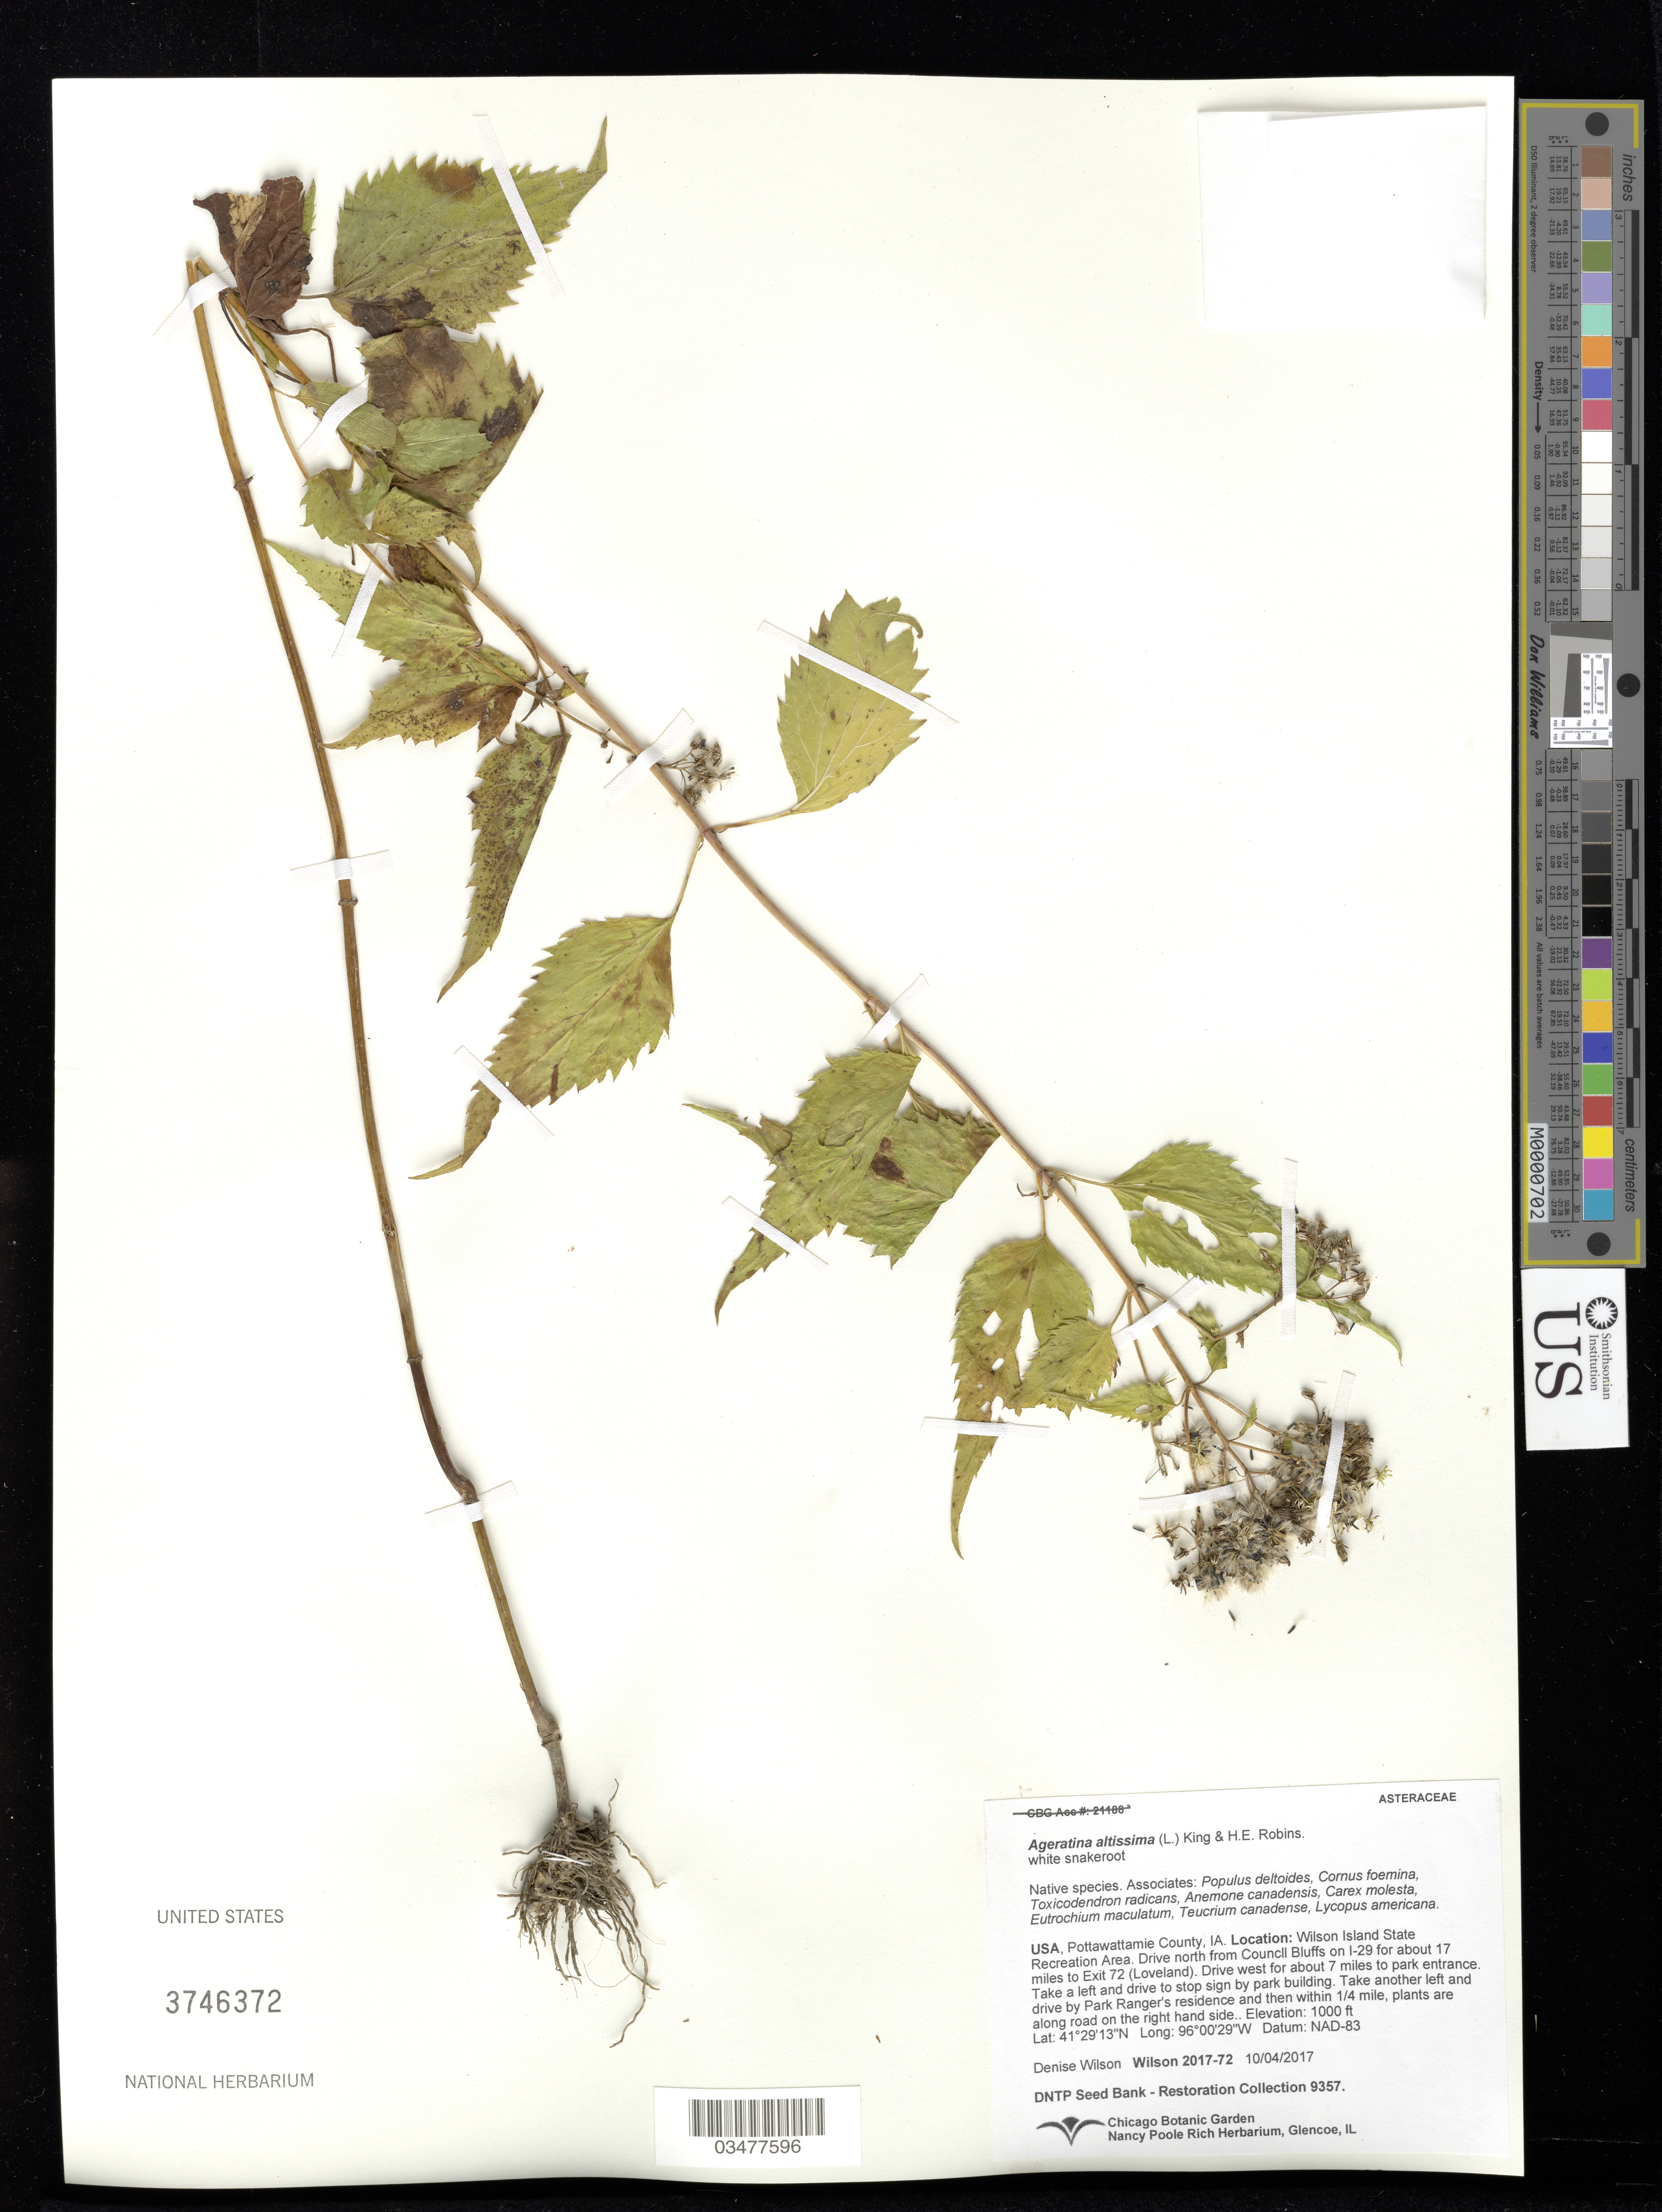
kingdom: Plantae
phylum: Tracheophyta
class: Magnoliopsida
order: Asterales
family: Asteraceae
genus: Ageratina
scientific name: Ageratina altissima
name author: (L.) R.M. King & H. Rob.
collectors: D. Wilson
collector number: Wilson2017-72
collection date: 2017-10-04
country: United States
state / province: Iowa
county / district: Pottawottamie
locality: Wilson Island State Recreation Area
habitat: With Cornus foemina, Carex molesta, Lycopus americana, ect.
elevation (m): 305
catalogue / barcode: US 3746372